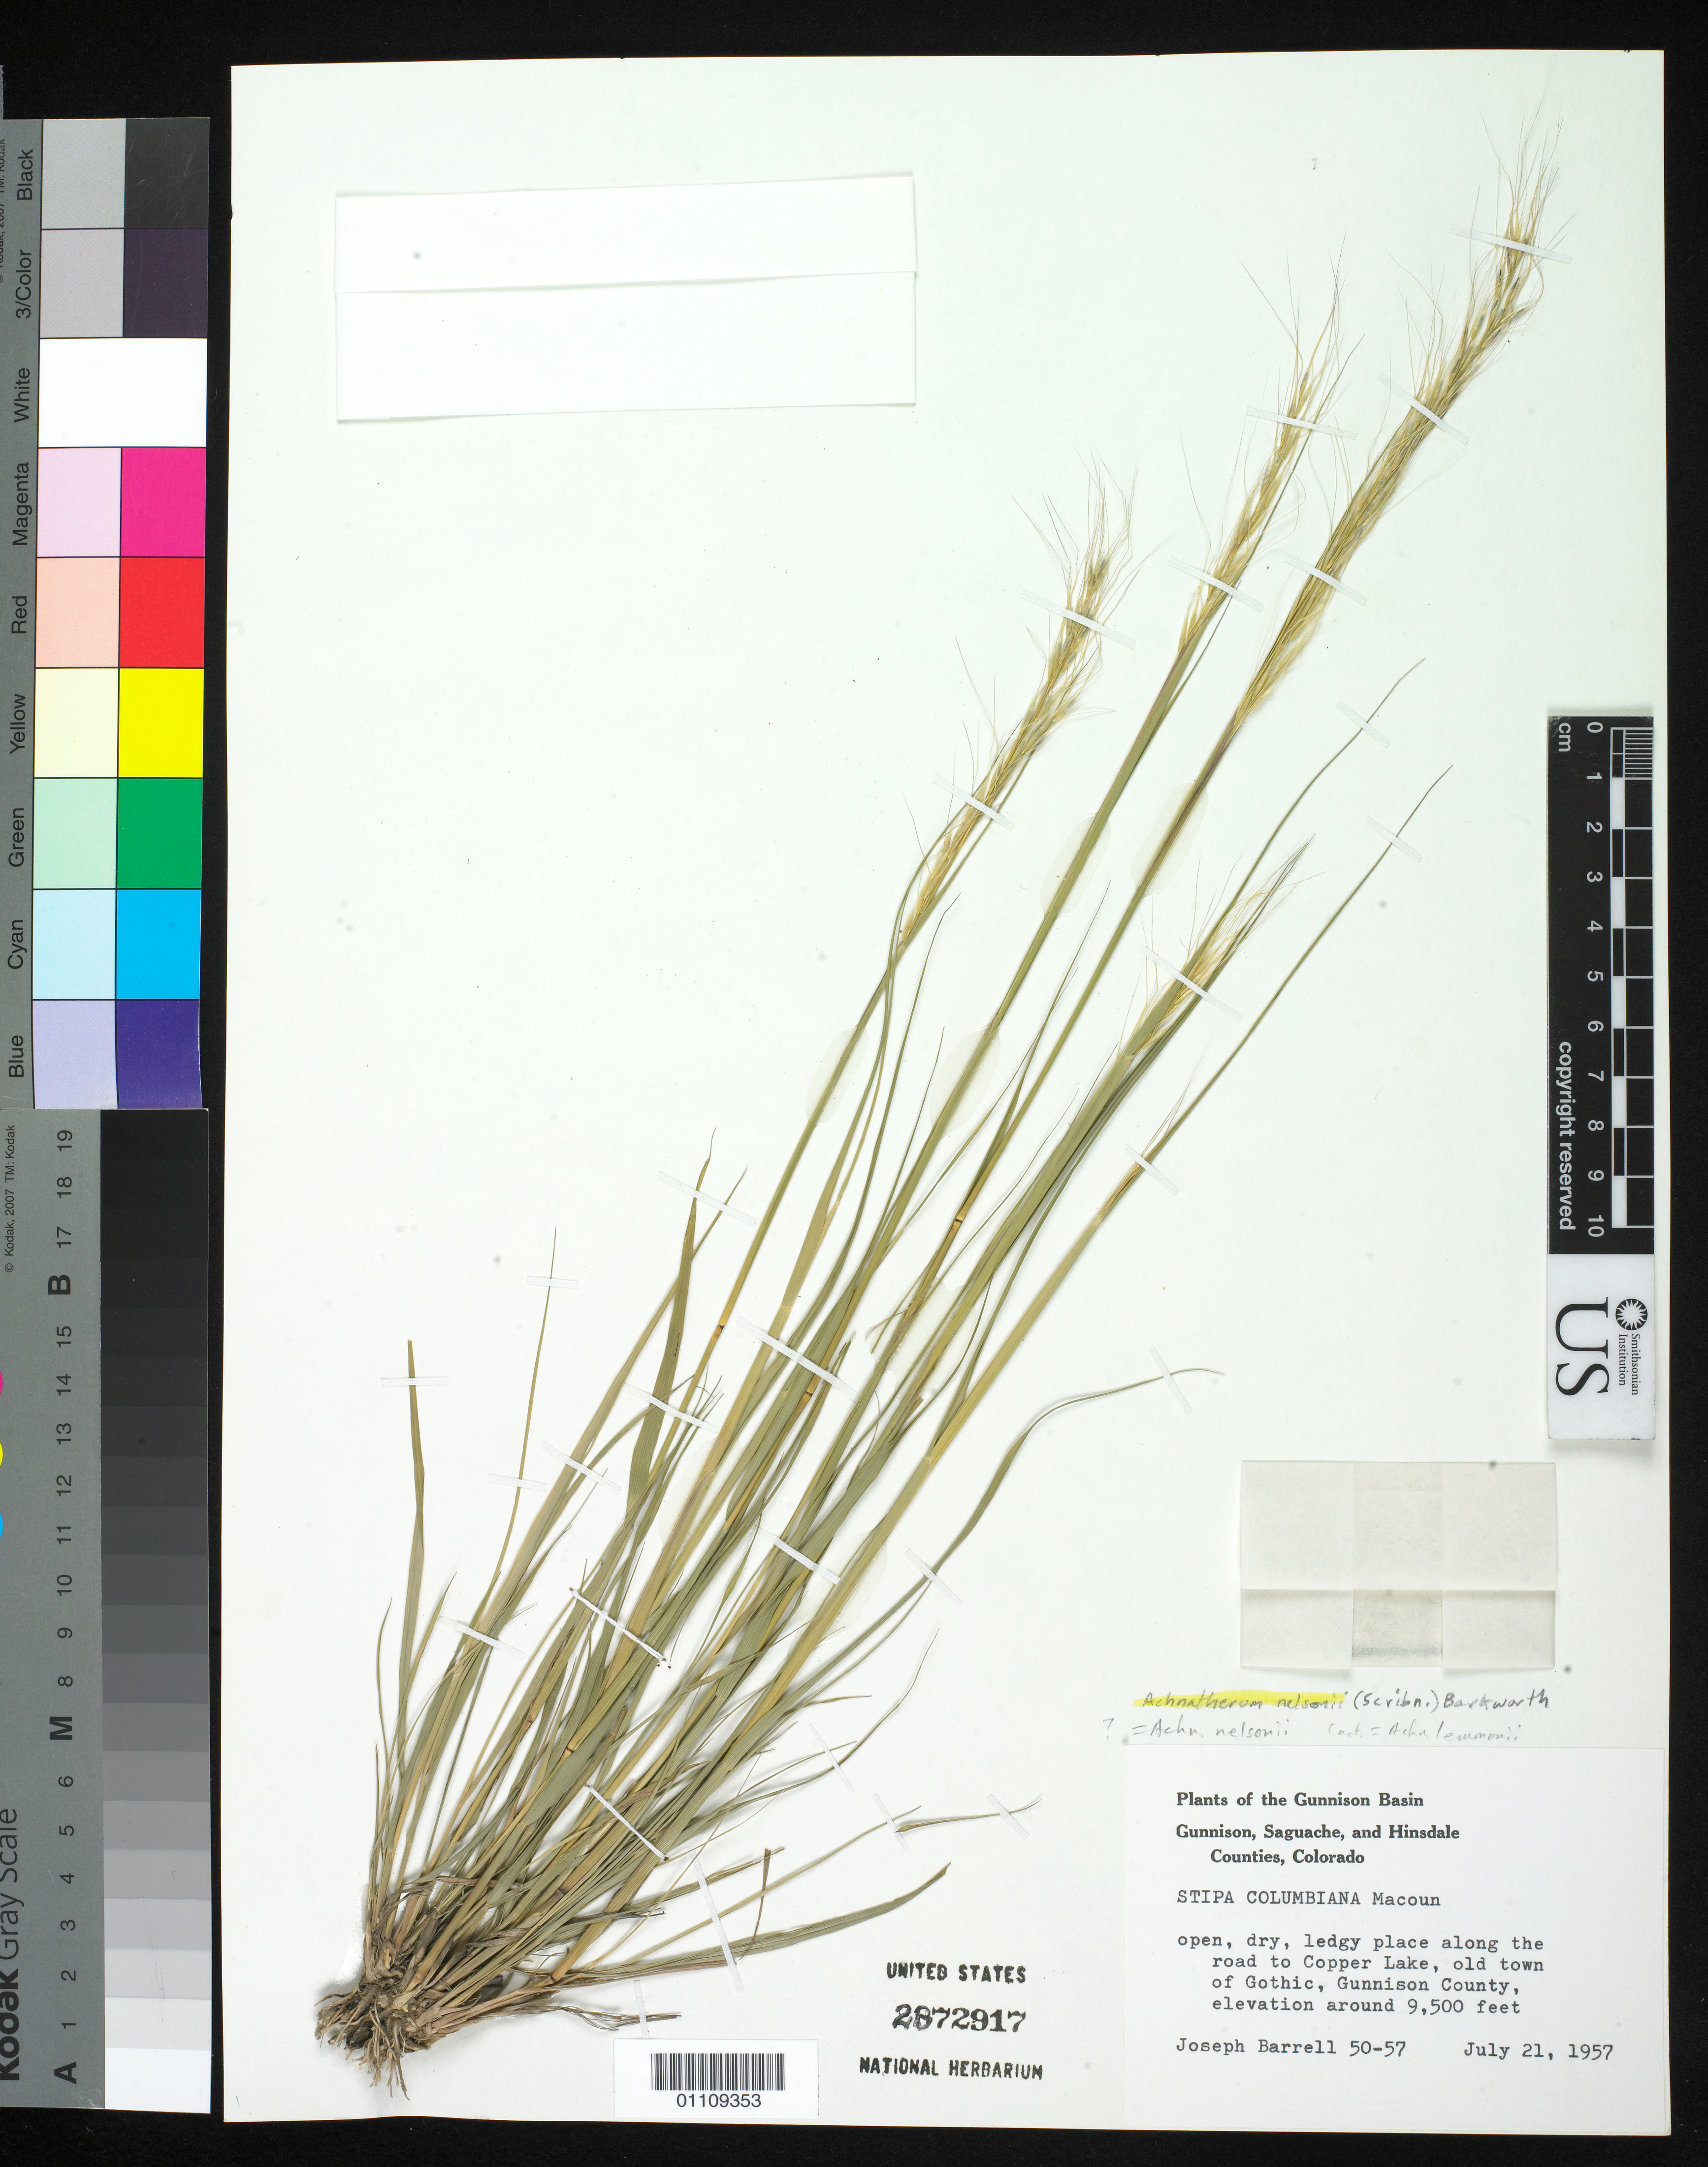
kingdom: Plantae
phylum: Tracheophyta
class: Liliopsida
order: Poales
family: Poaceae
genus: Eriocoma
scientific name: Eriocoma nelsonii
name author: (Scribn.) Romasch.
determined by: Poaceae Reorganization Project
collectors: J. Barrell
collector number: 50-57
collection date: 1957-07-21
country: United States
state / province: Colorado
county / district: Gunnison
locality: open, dry, ledge place along the road to Copper Lake.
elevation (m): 2896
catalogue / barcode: US 2872917